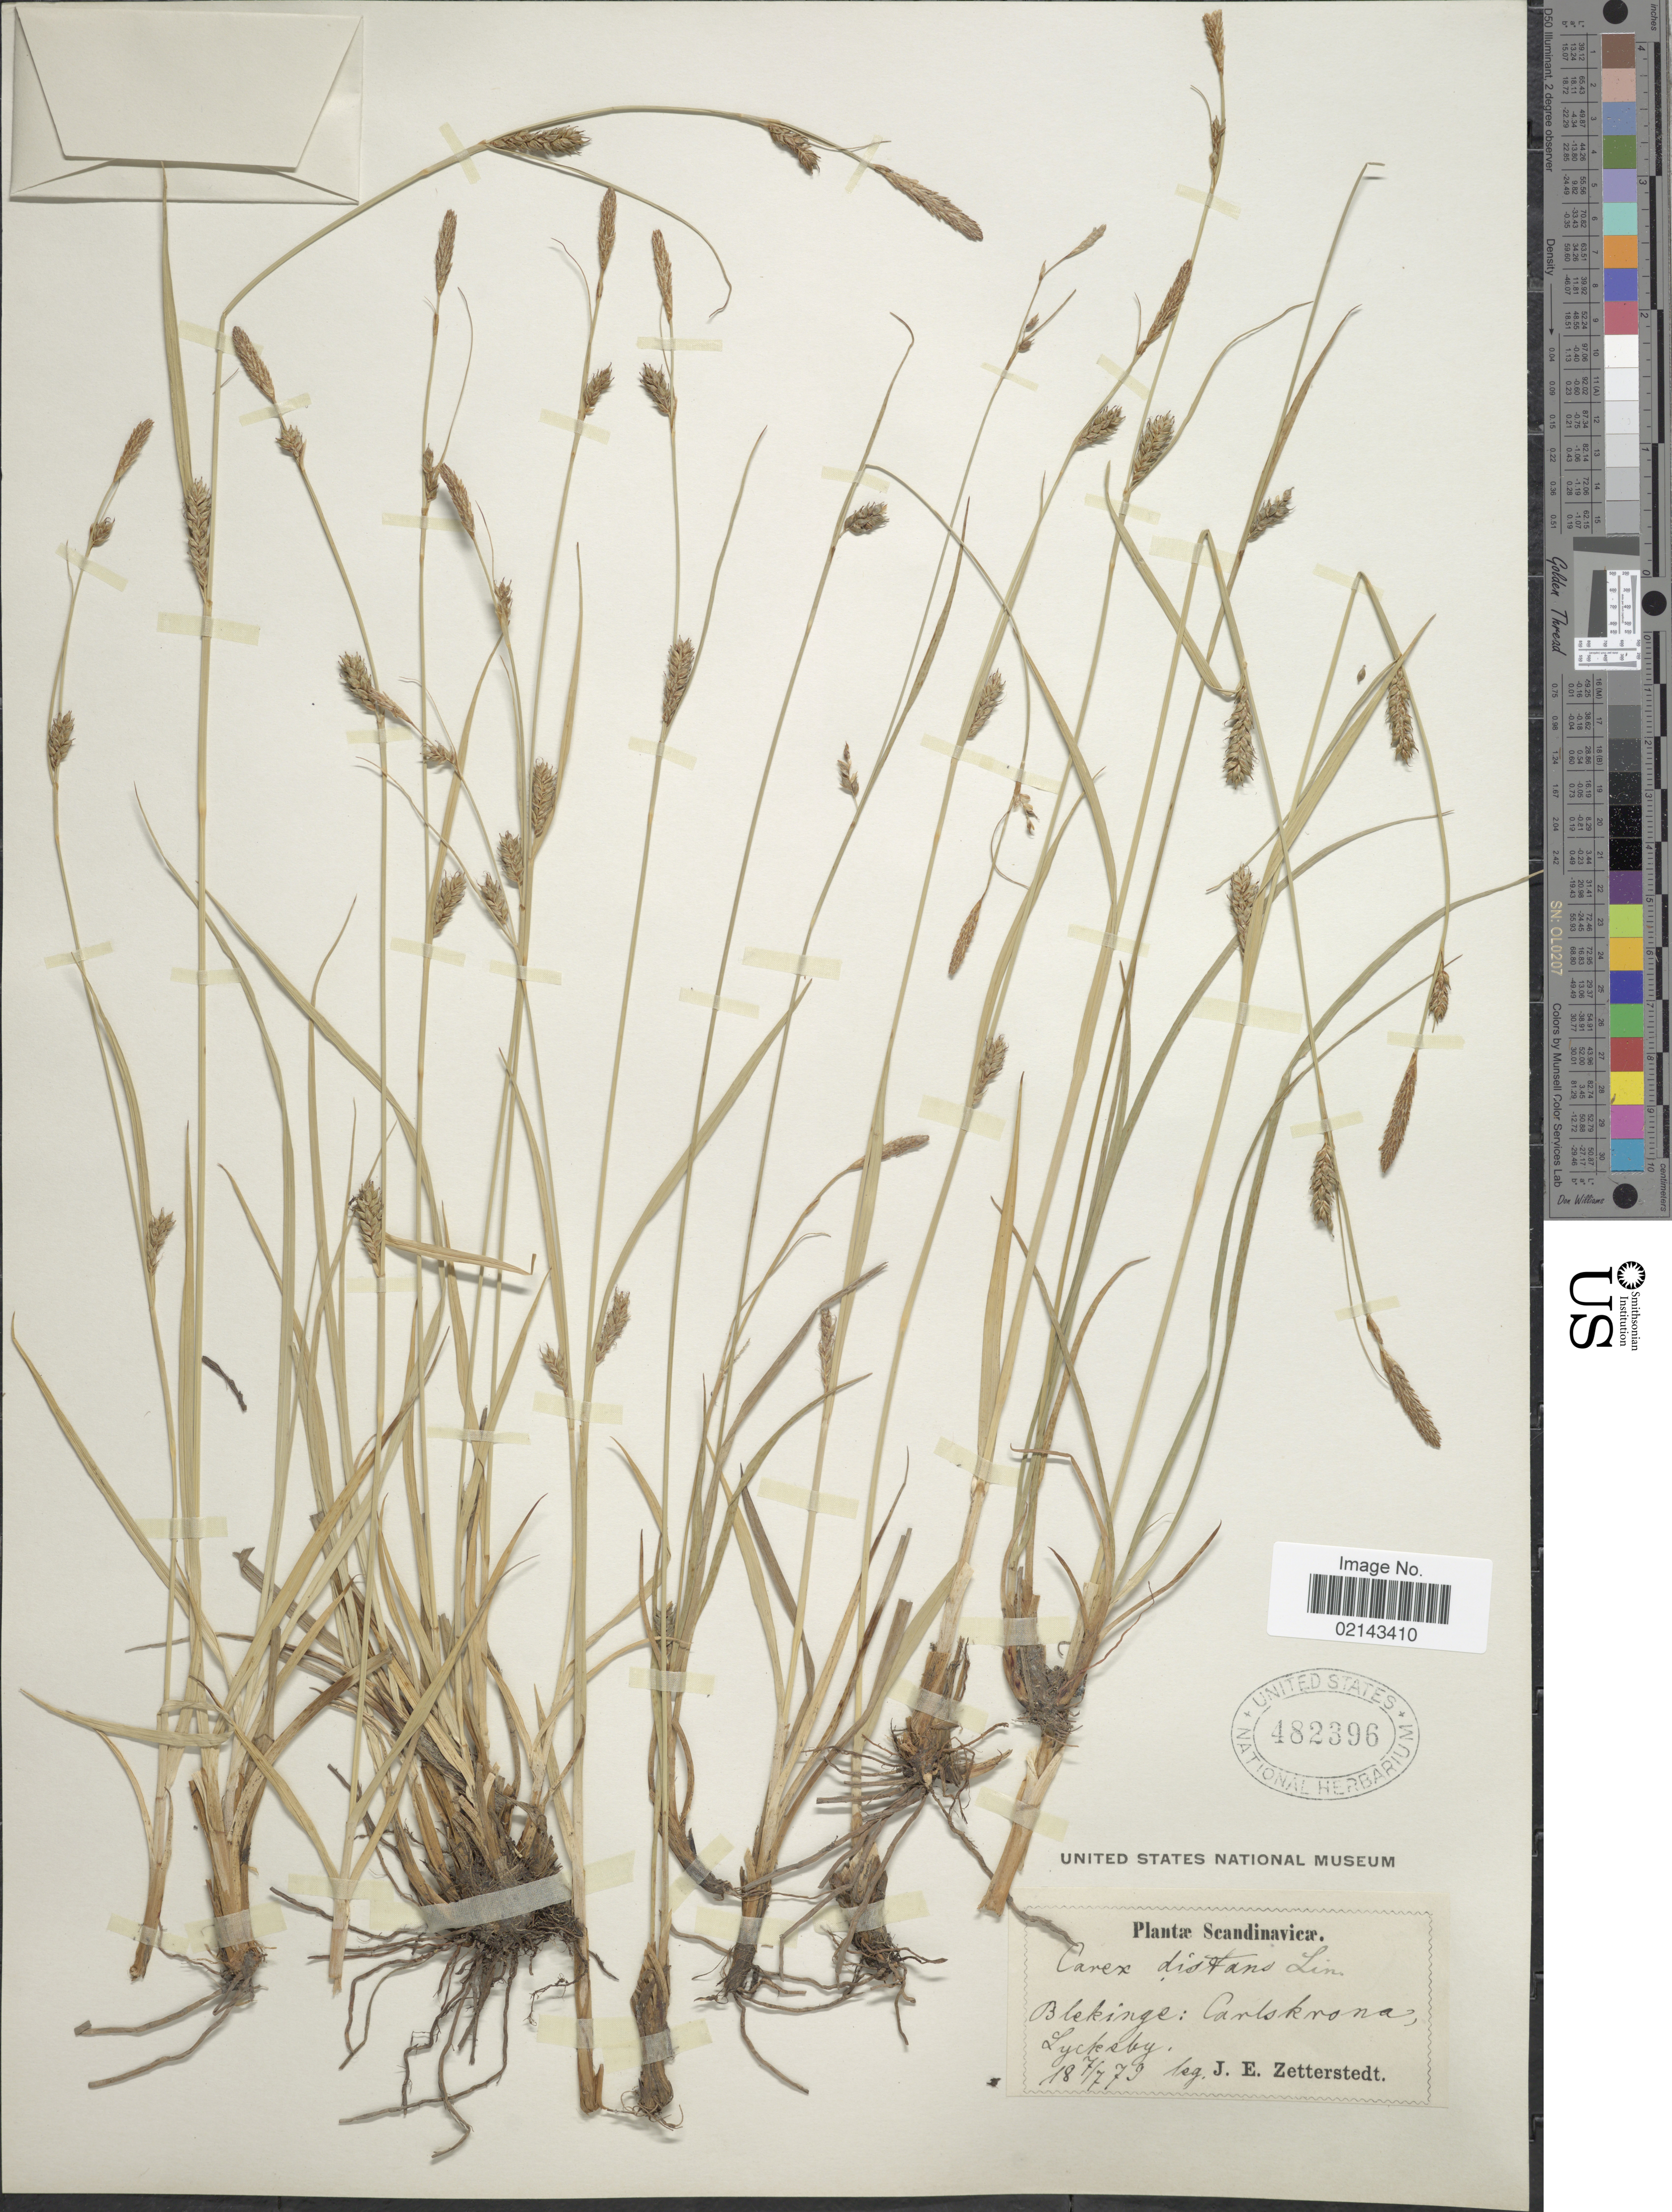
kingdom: Plantae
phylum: Tracheophyta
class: Liliopsida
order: Poales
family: Cyperaceae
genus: Carex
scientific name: Carex distans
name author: L.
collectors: J.E. Zetterstedt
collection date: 1879-07-07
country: Sweden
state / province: Blekinge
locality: Scandinavicae, Blekinge: Carlskrona, Lycksby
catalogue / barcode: US 482396